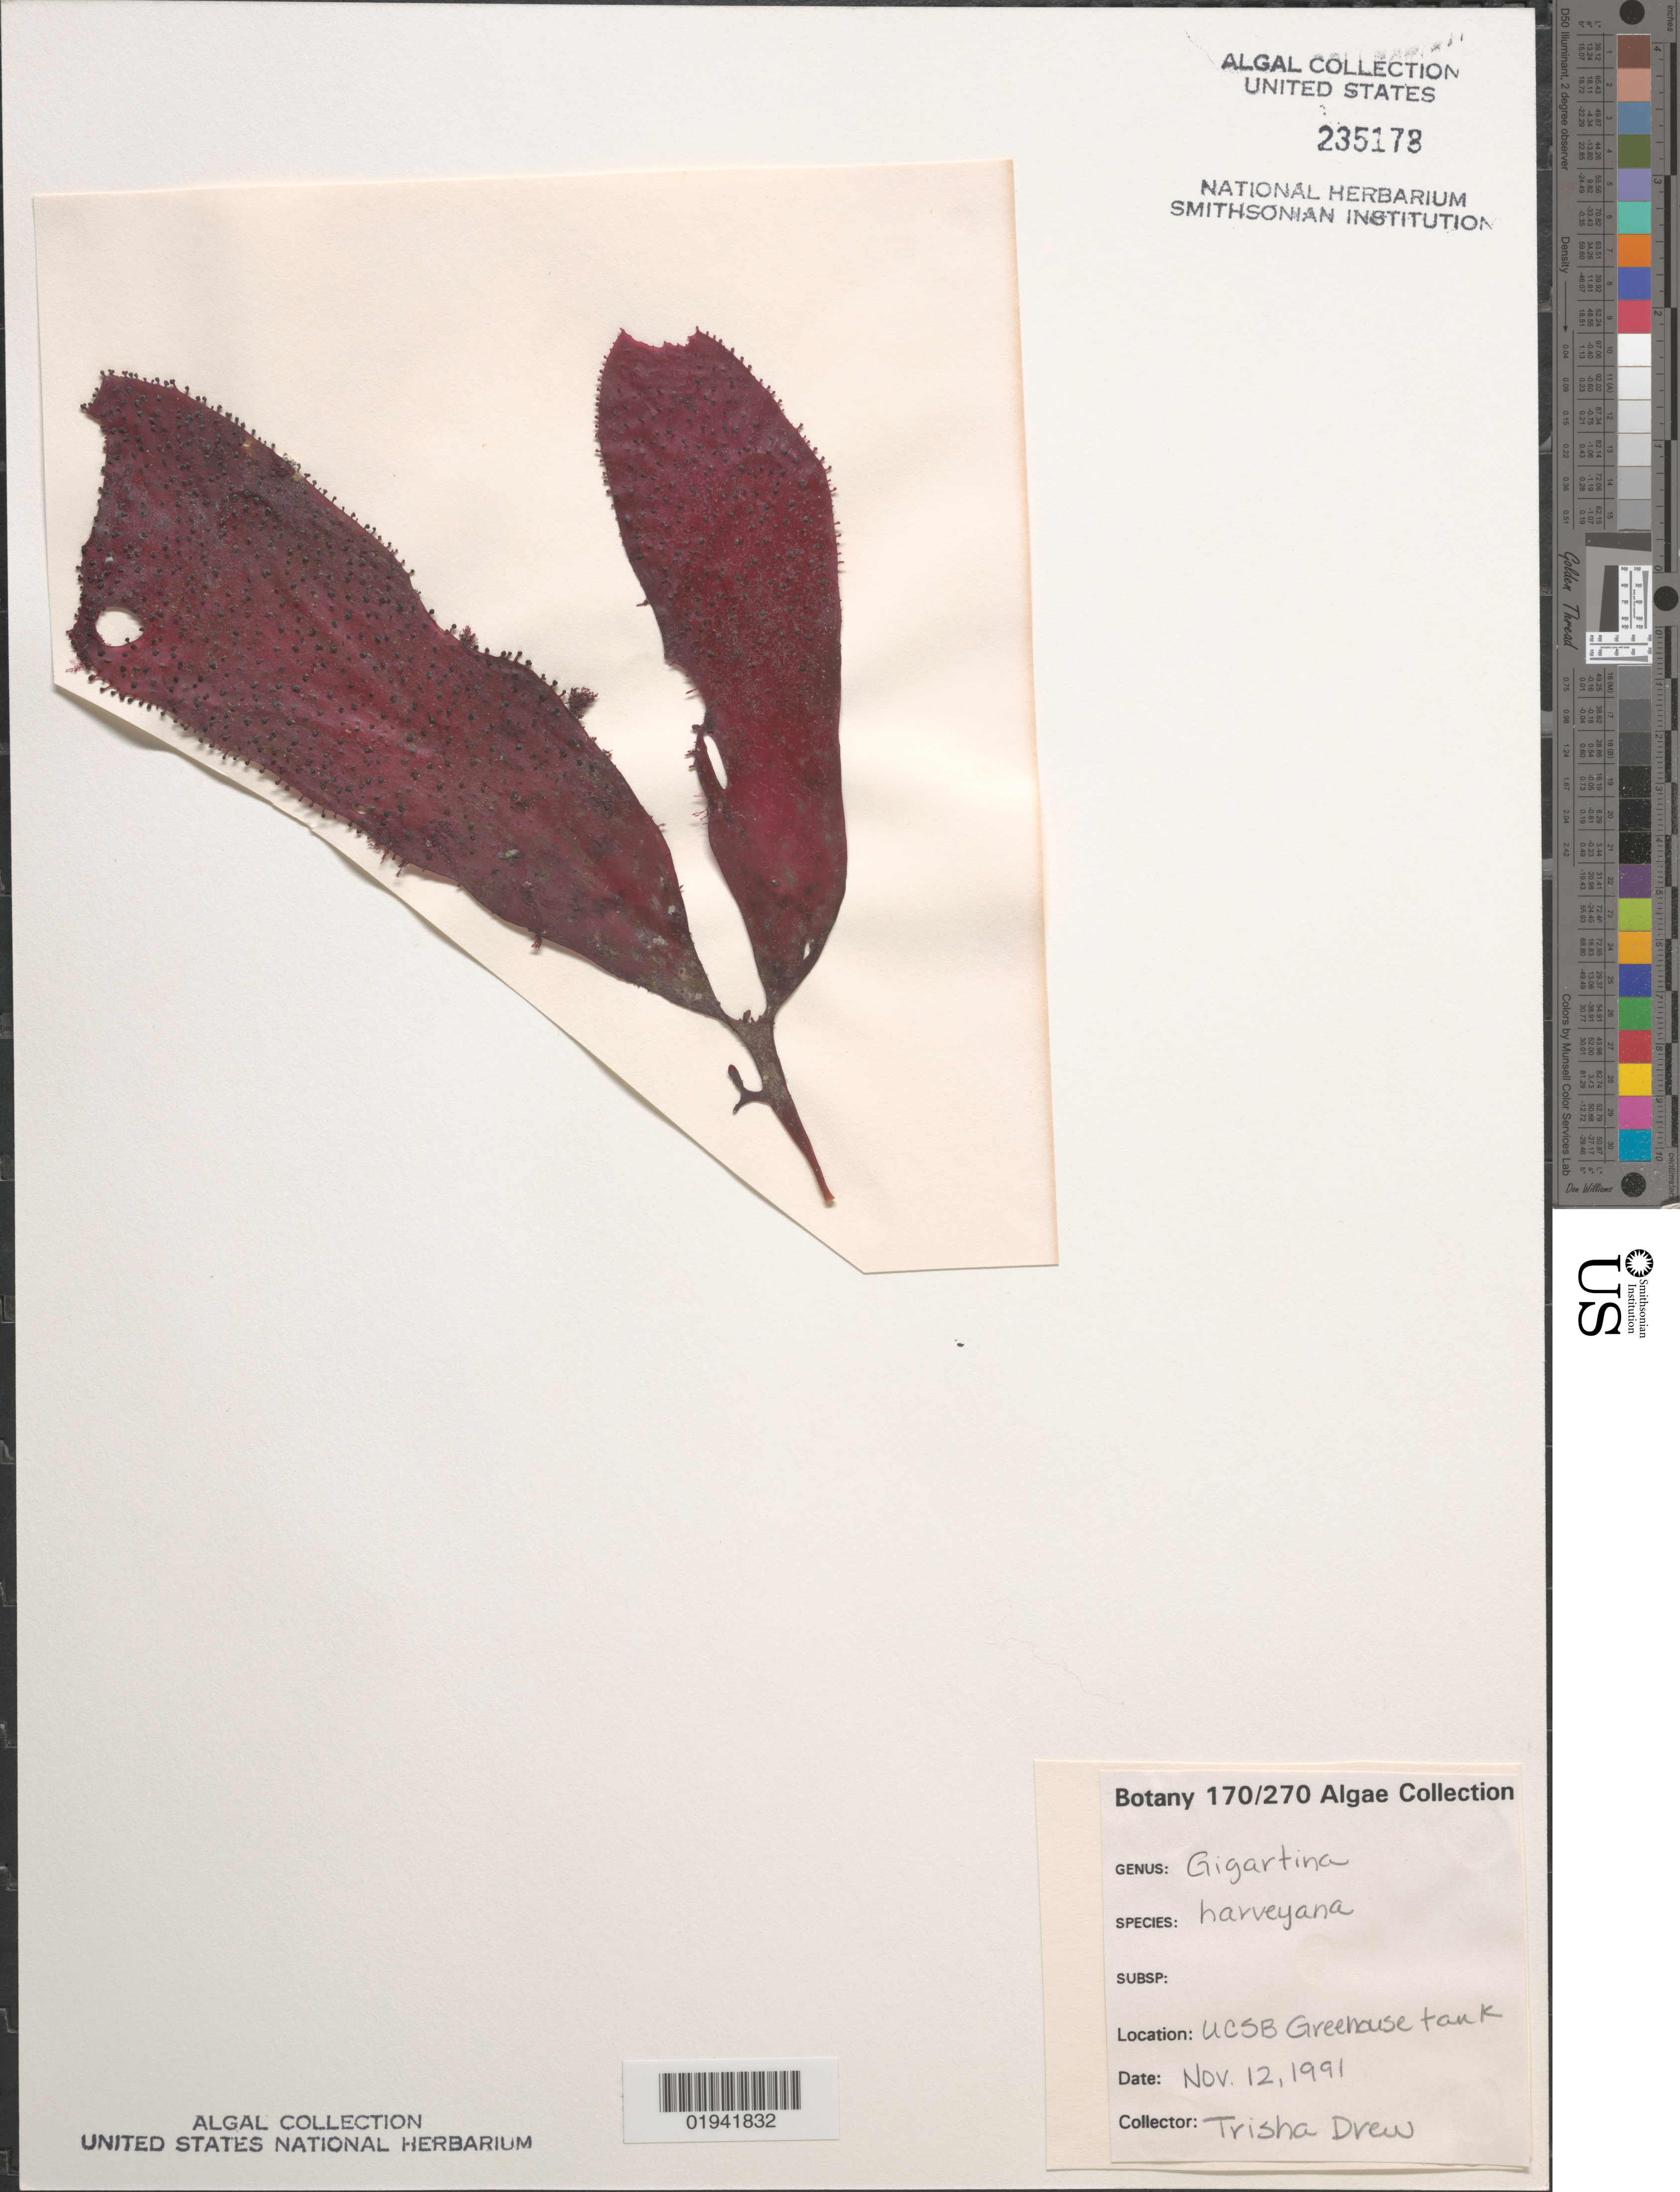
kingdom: Plantae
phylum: Rhodophyta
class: Florideophyceae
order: Gigartinales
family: Gigartinaceae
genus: Chondracanthus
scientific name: Chondracanthus harveyanus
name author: (Kütz.) Guiry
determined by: Algae name updating Project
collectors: T. Drew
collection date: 1991-11-12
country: United States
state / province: California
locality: UCSB Greehouse tank.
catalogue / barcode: US 235178